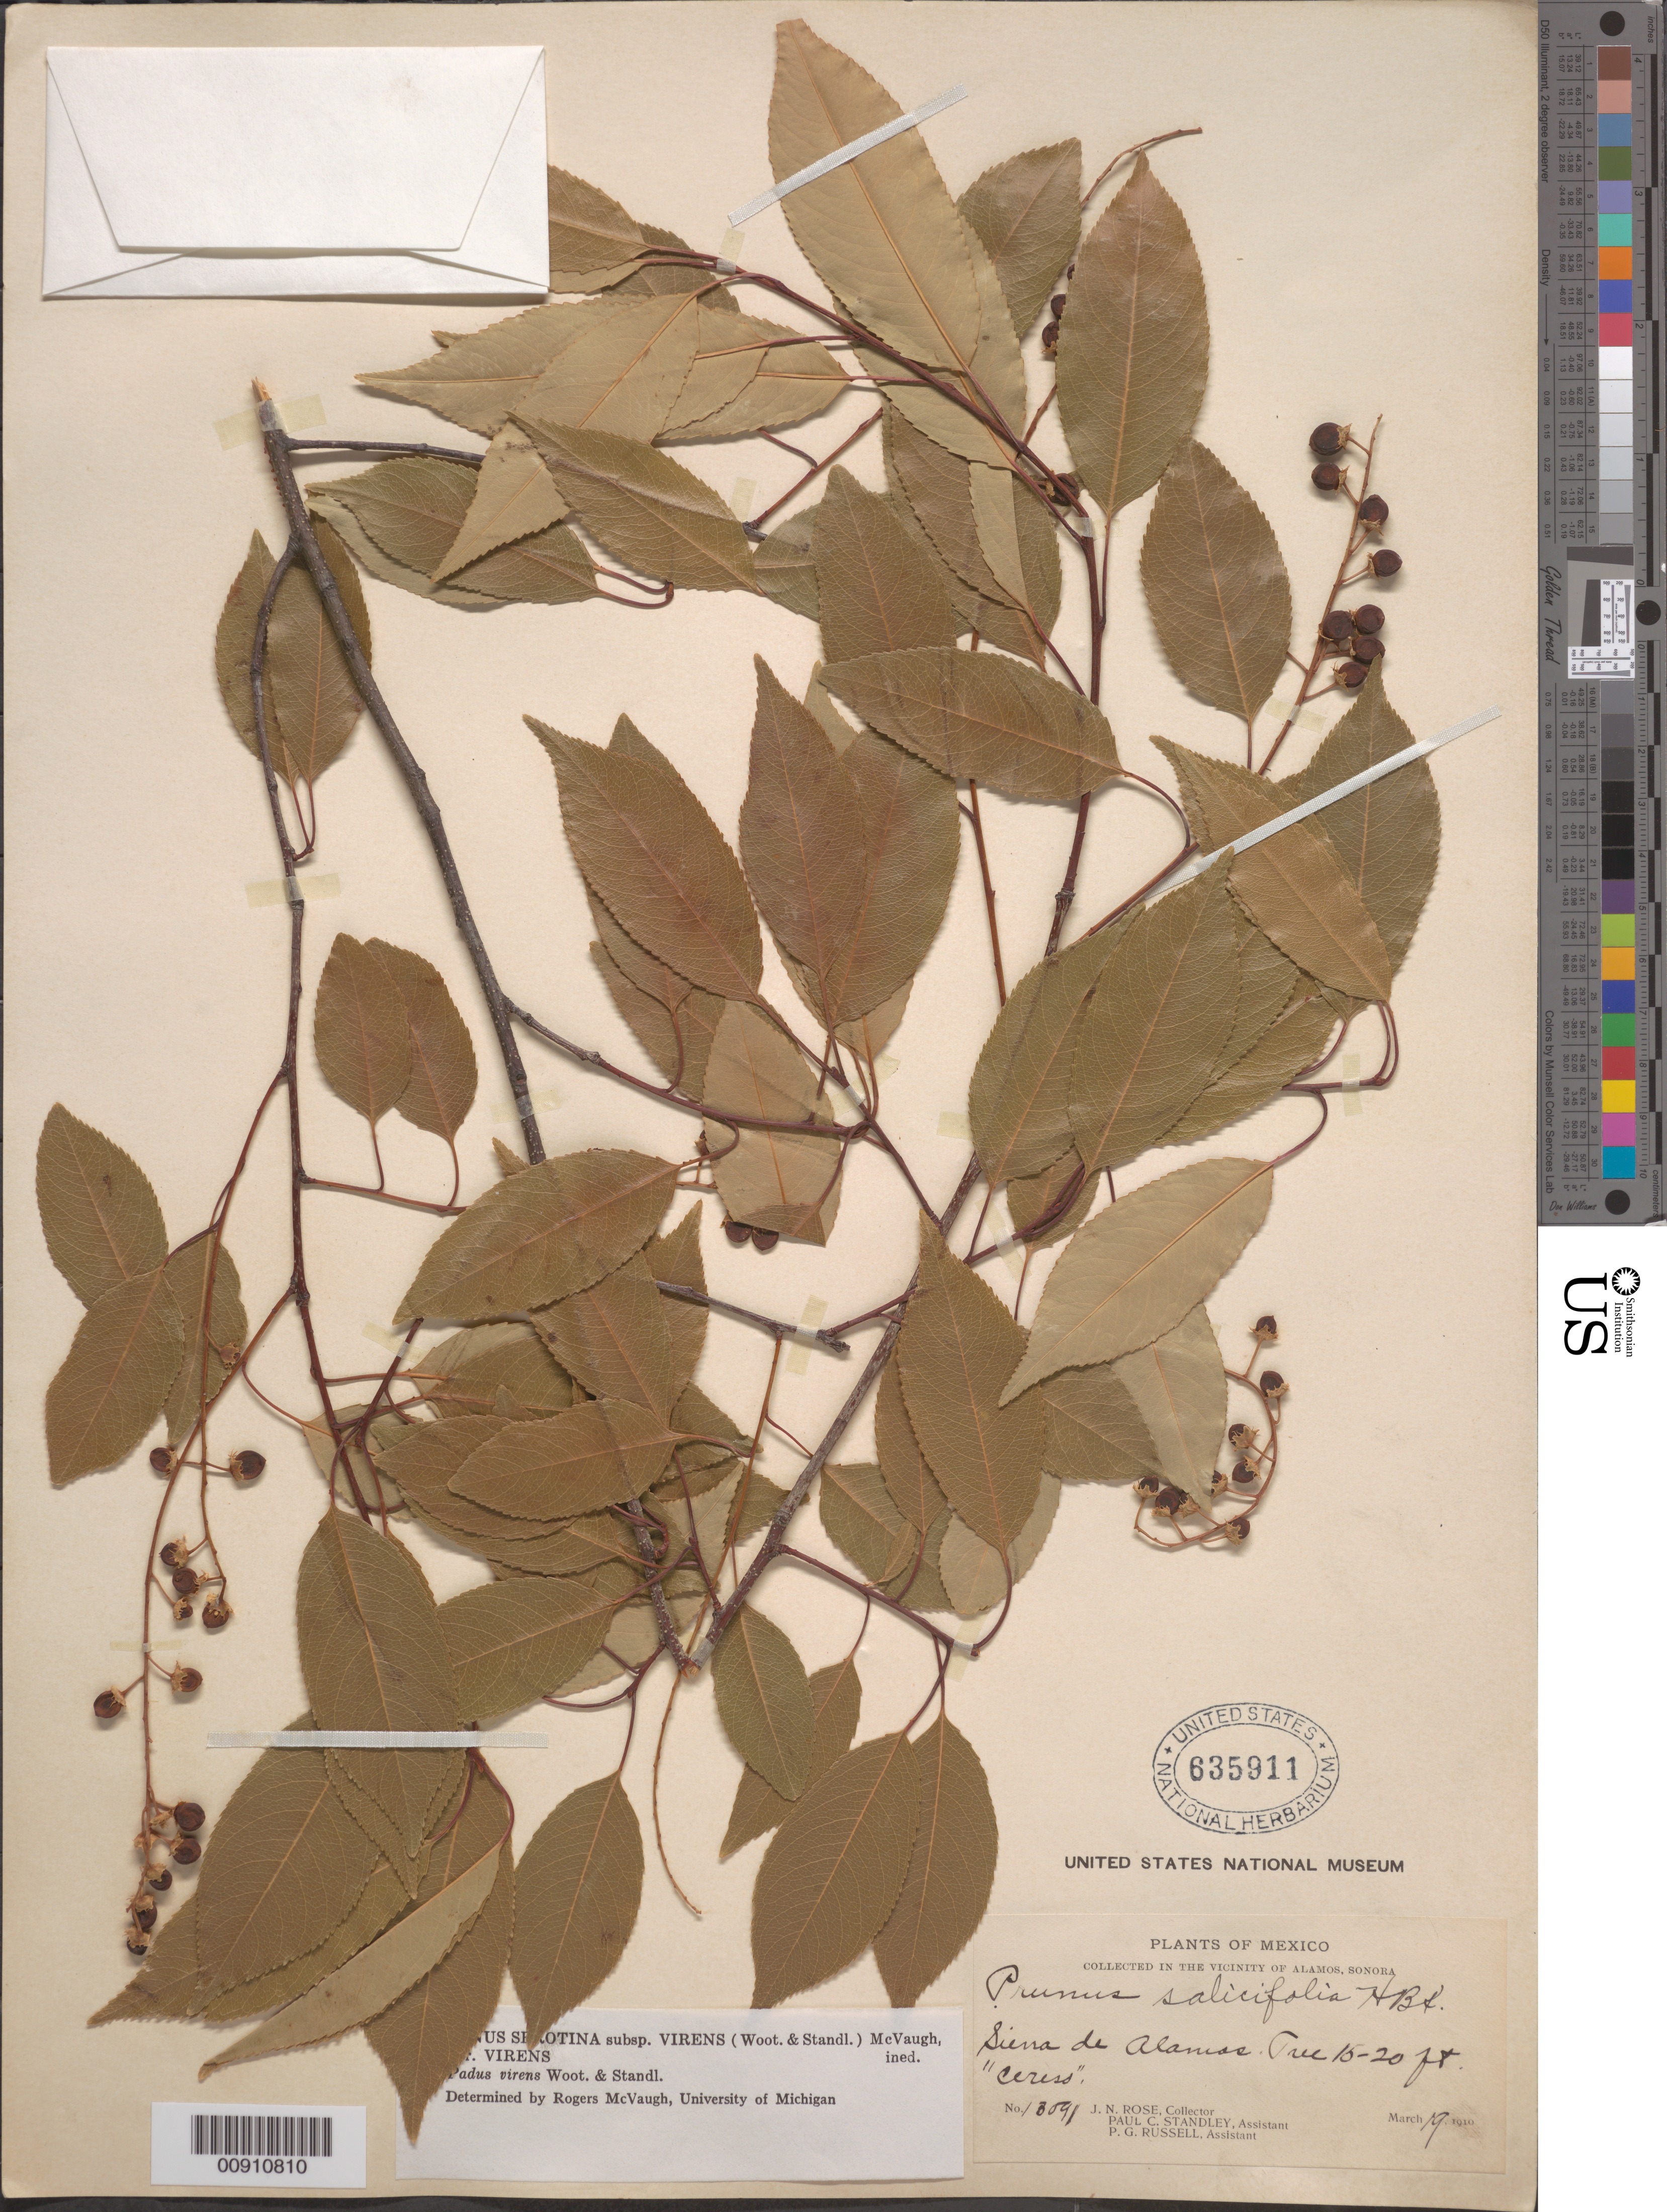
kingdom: Plantae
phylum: Tracheophyta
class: Magnoliopsida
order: Rosales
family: Rosaceae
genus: Prunus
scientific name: Prunus serotina var. rufula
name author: (Wooton & Standl.) McVaugh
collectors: J. N. Rose, P. C. Standley & P. G. Russell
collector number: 13091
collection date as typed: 19 Mar 1910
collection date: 1910-03-19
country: Mexico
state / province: Sonora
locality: Sierra de Alamos in the vicinity of Alamos, Sonora.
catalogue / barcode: US 635911